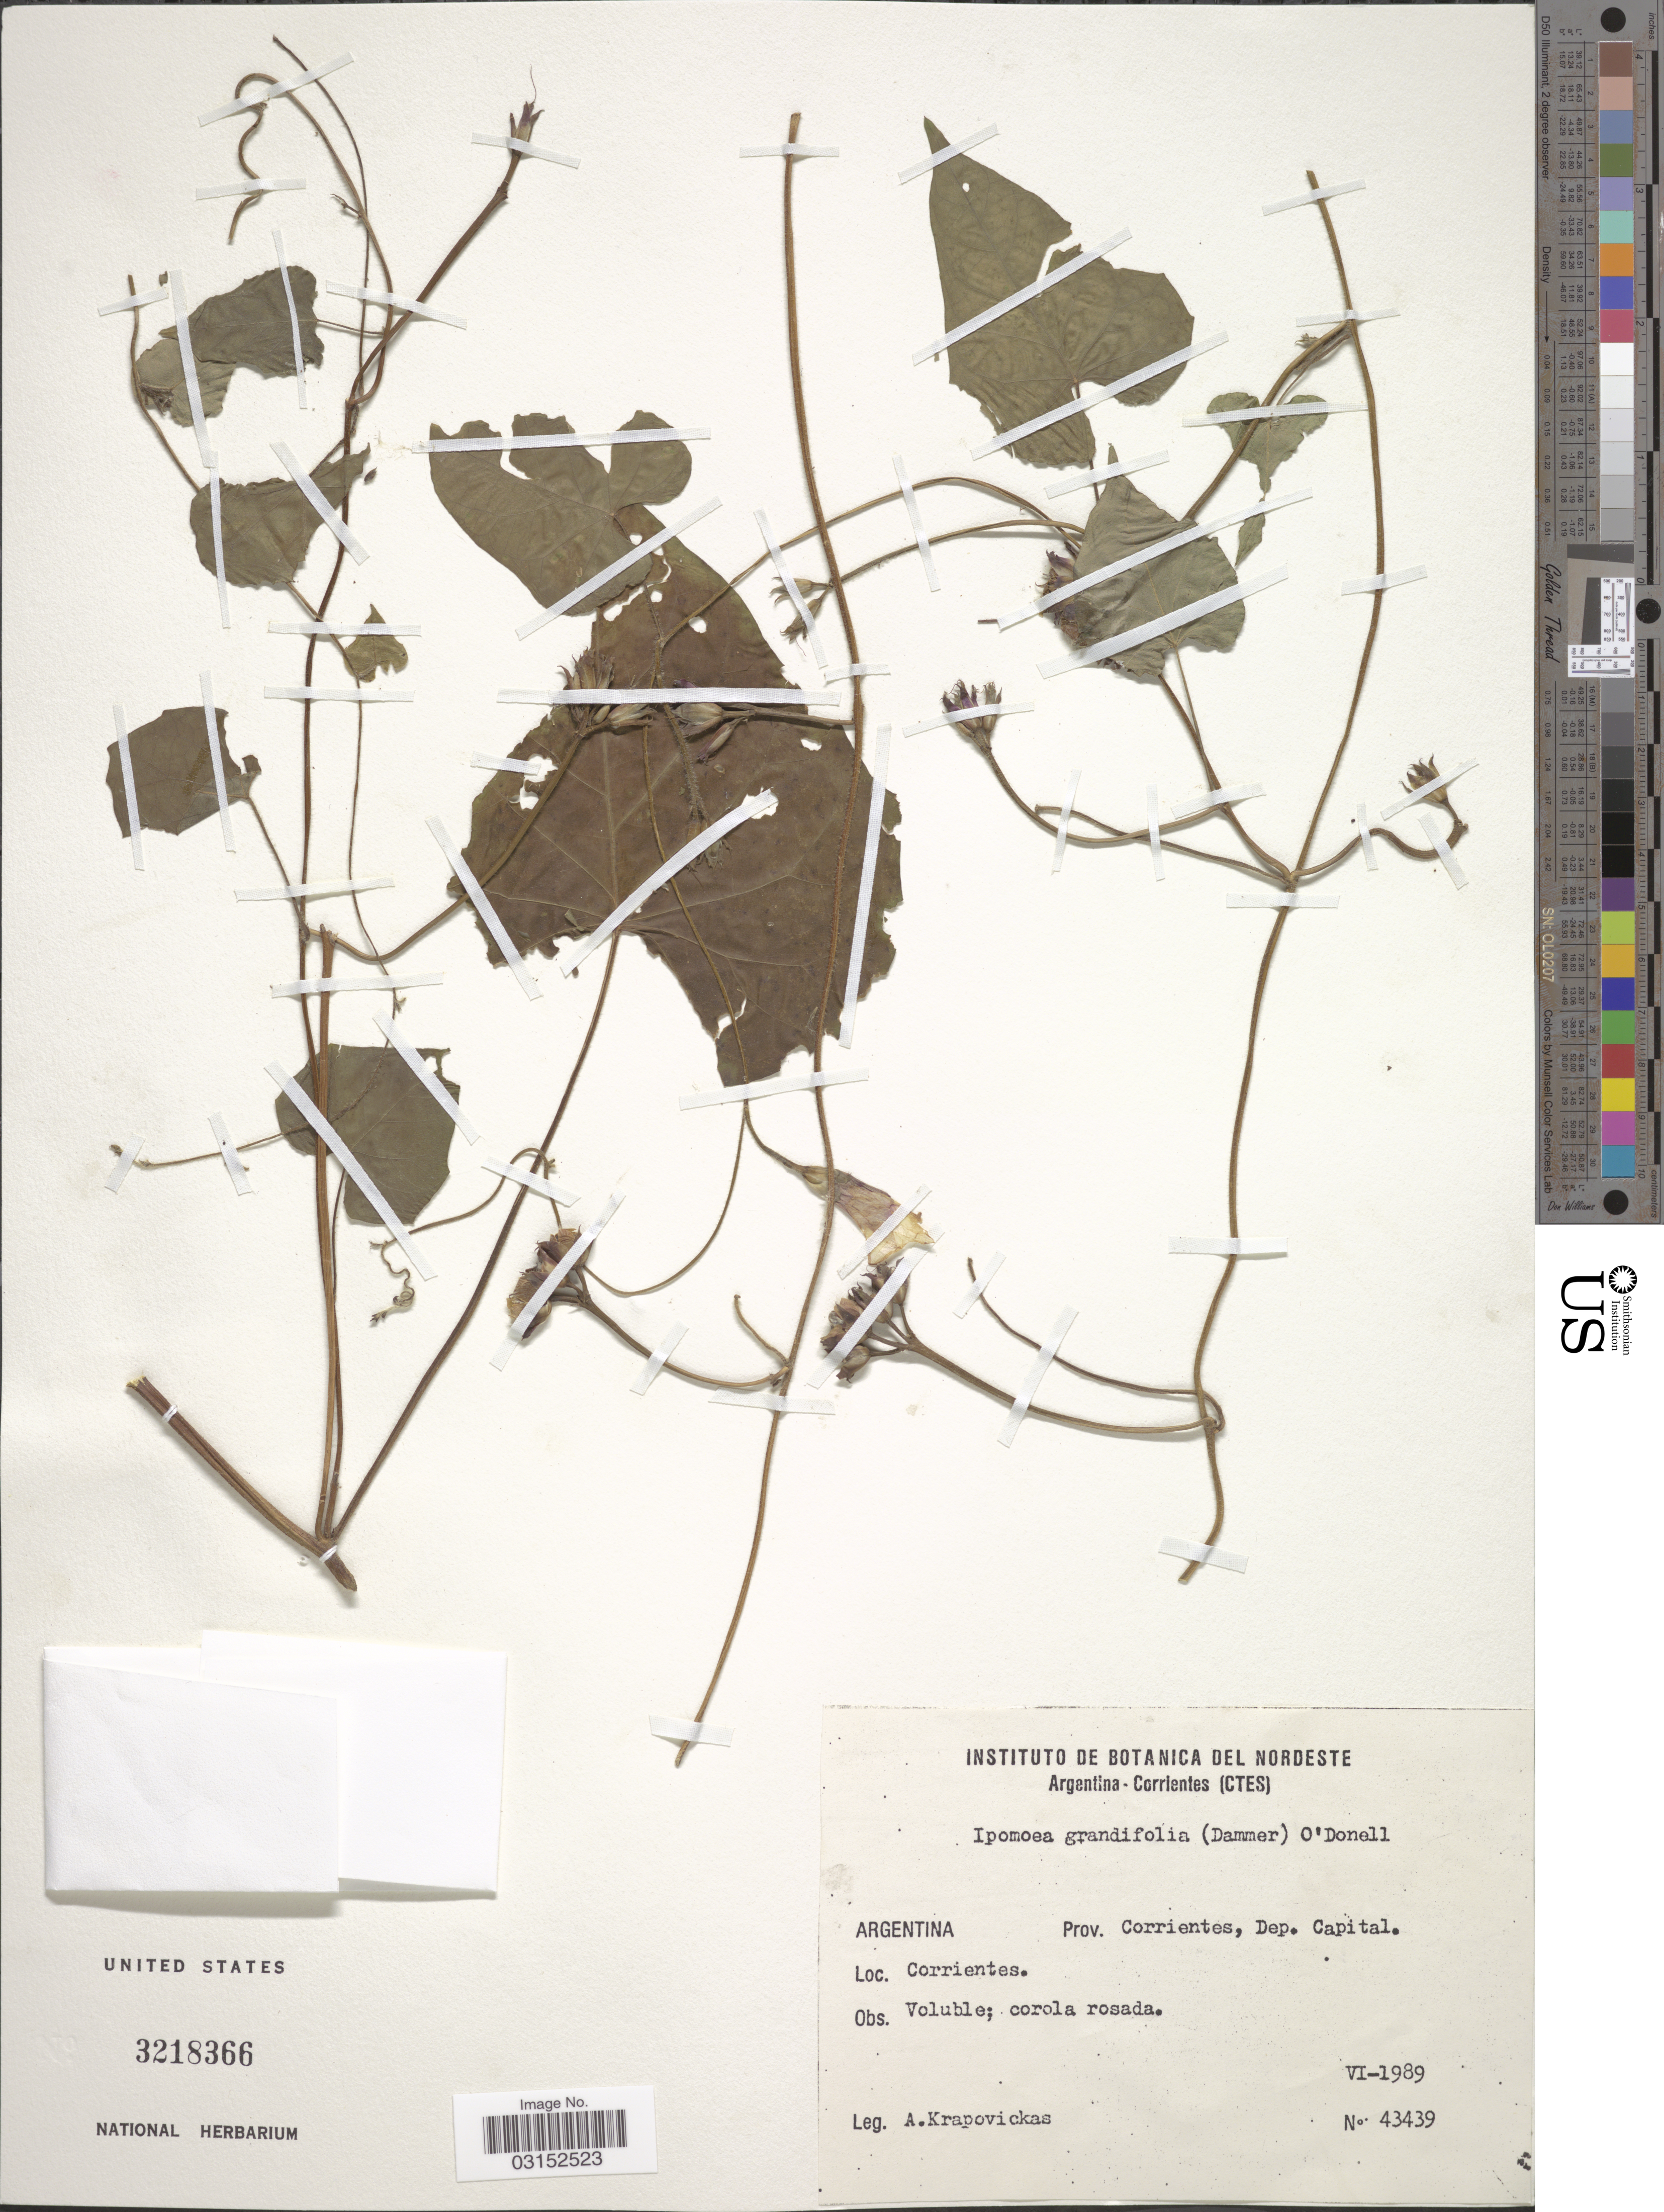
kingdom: Plantae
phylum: Tracheophyta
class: Magnoliopsida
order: Solanales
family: Convolvulaceae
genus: Ipomoea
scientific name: Ipomoea grandifolia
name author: (Dammer) O'Donell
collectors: A. Krapovickas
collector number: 43439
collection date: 1989-06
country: Argentina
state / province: Corrientes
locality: Dep. Capital, Corrientes.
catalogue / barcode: US 3218366